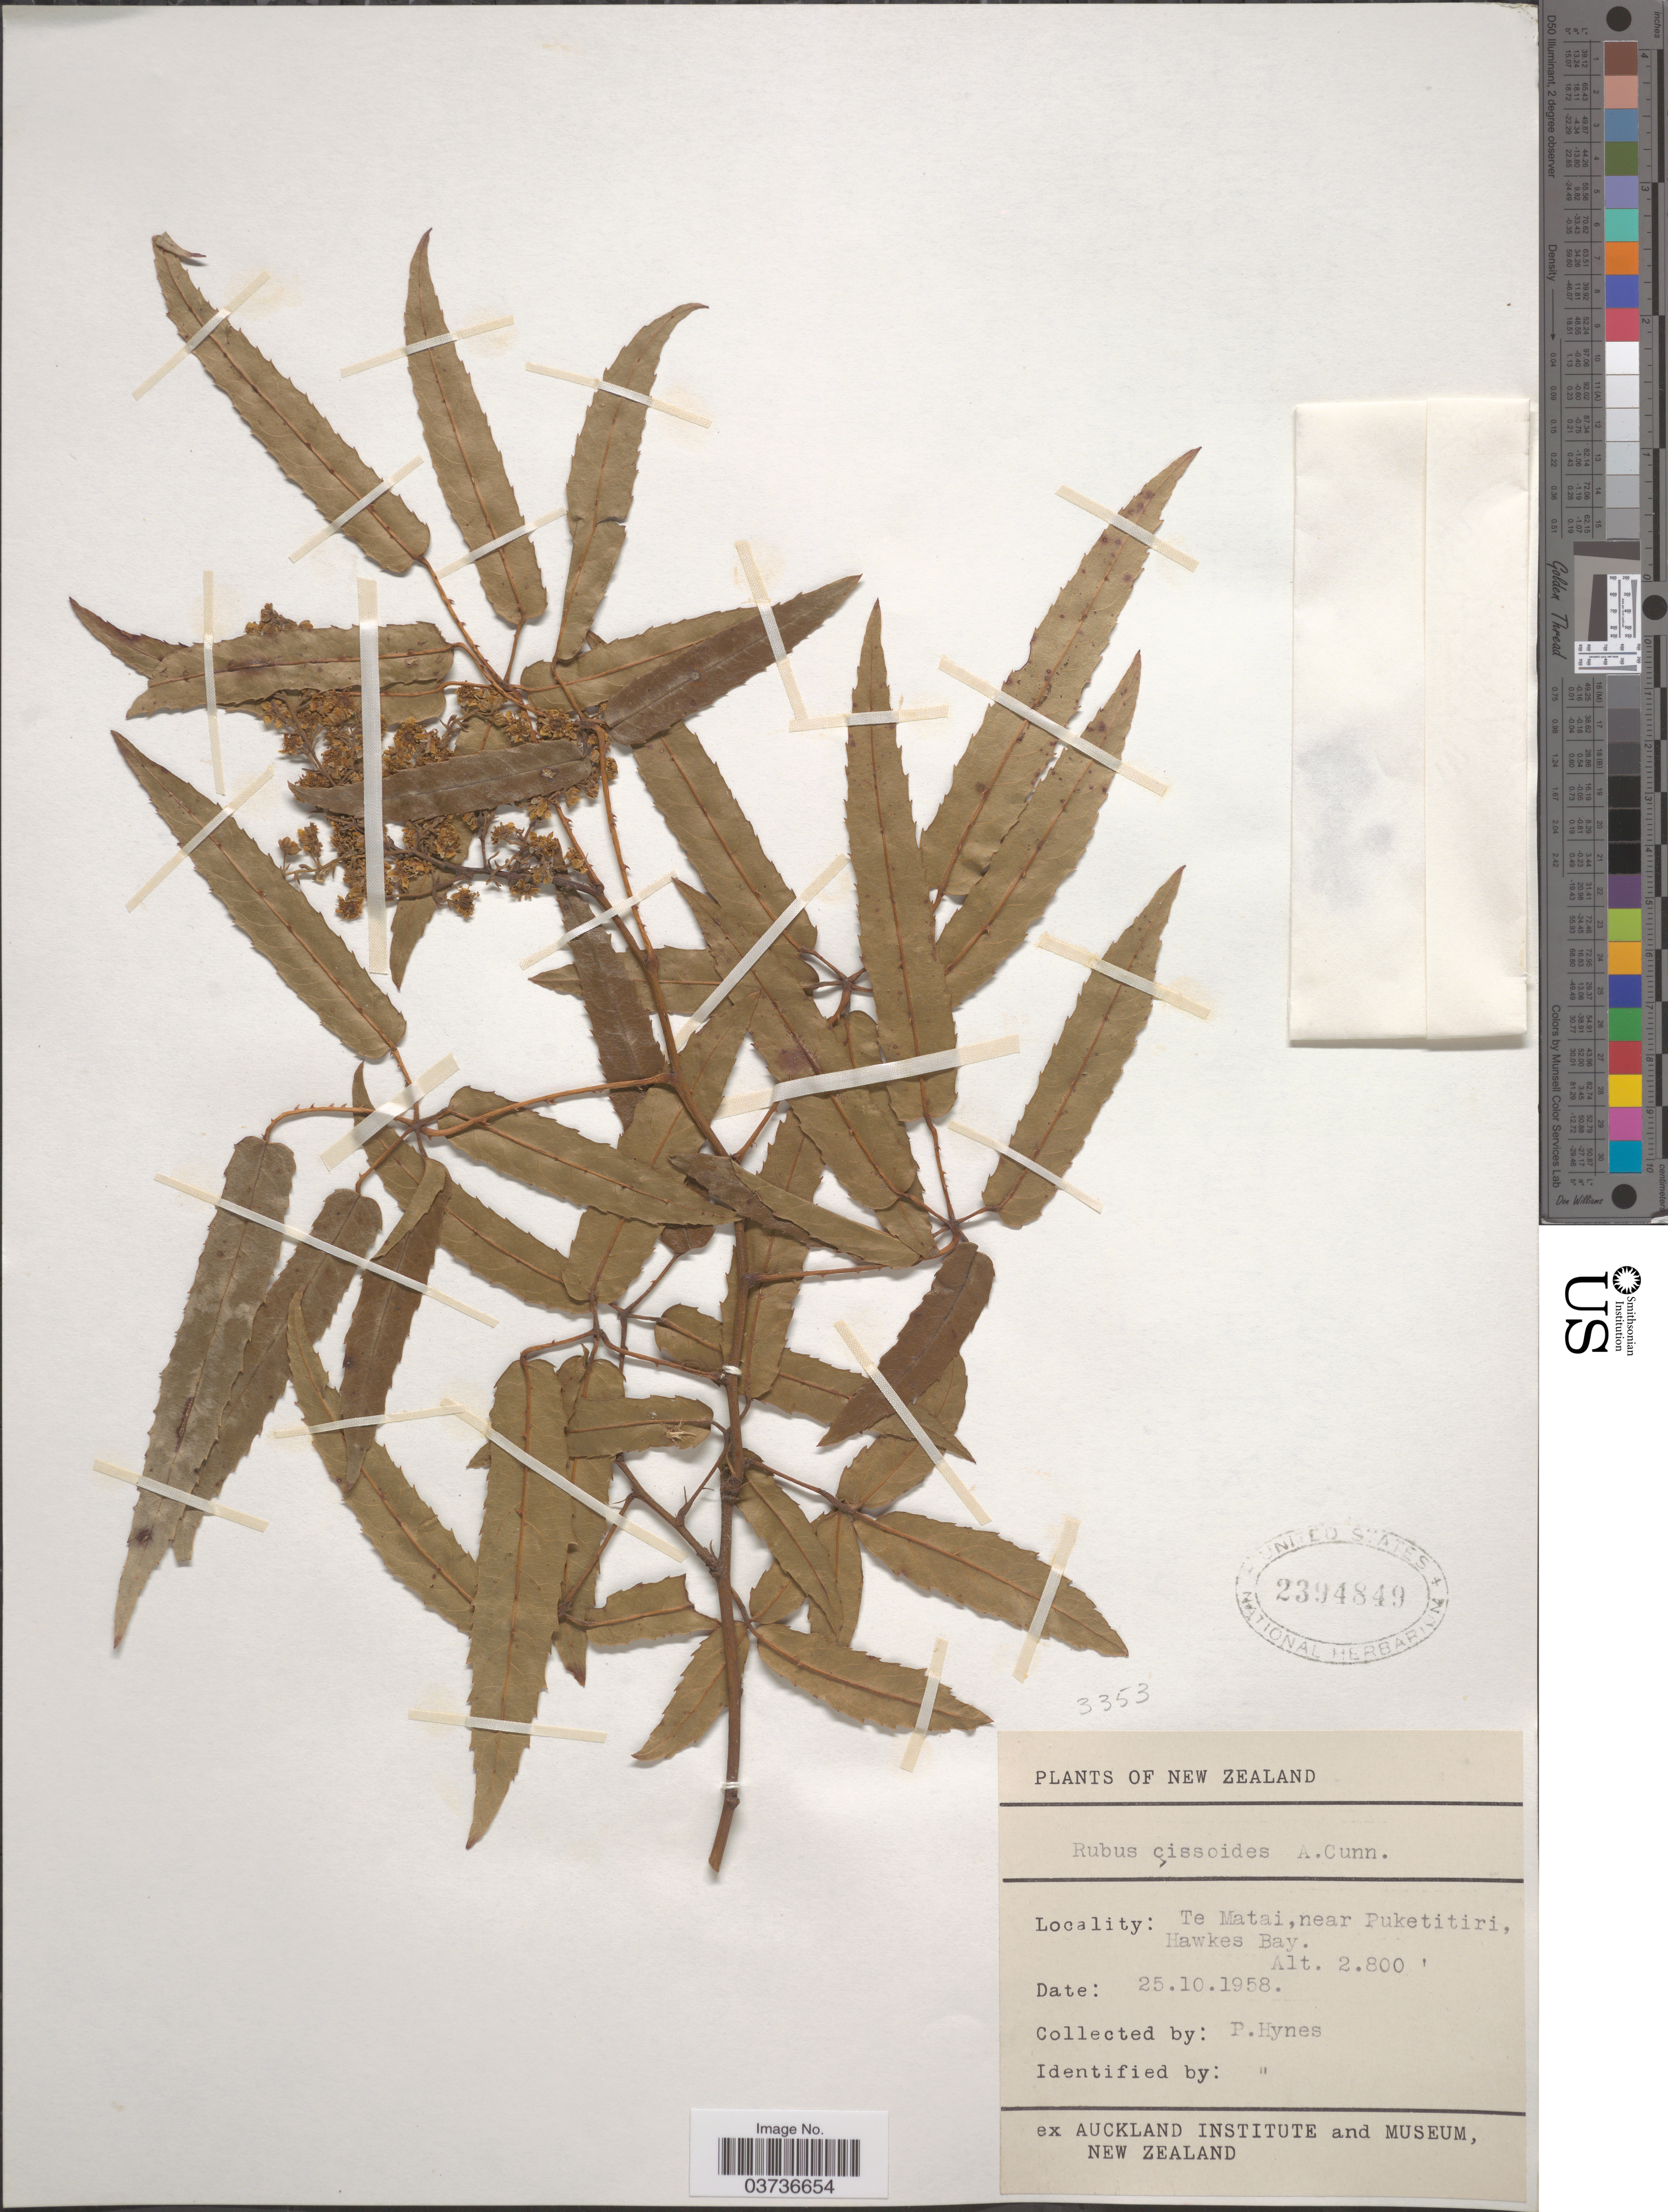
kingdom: Plantae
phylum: Tracheophyta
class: Magnoliopsida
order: Rosales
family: Rosaceae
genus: Rubus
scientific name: Rubus cissoides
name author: A. Cunn.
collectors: P. Hynes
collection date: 1958-10-25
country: New Zealand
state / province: Hawke's Bay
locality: Te Matai, near Puketitiri.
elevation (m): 853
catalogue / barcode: US 2394849